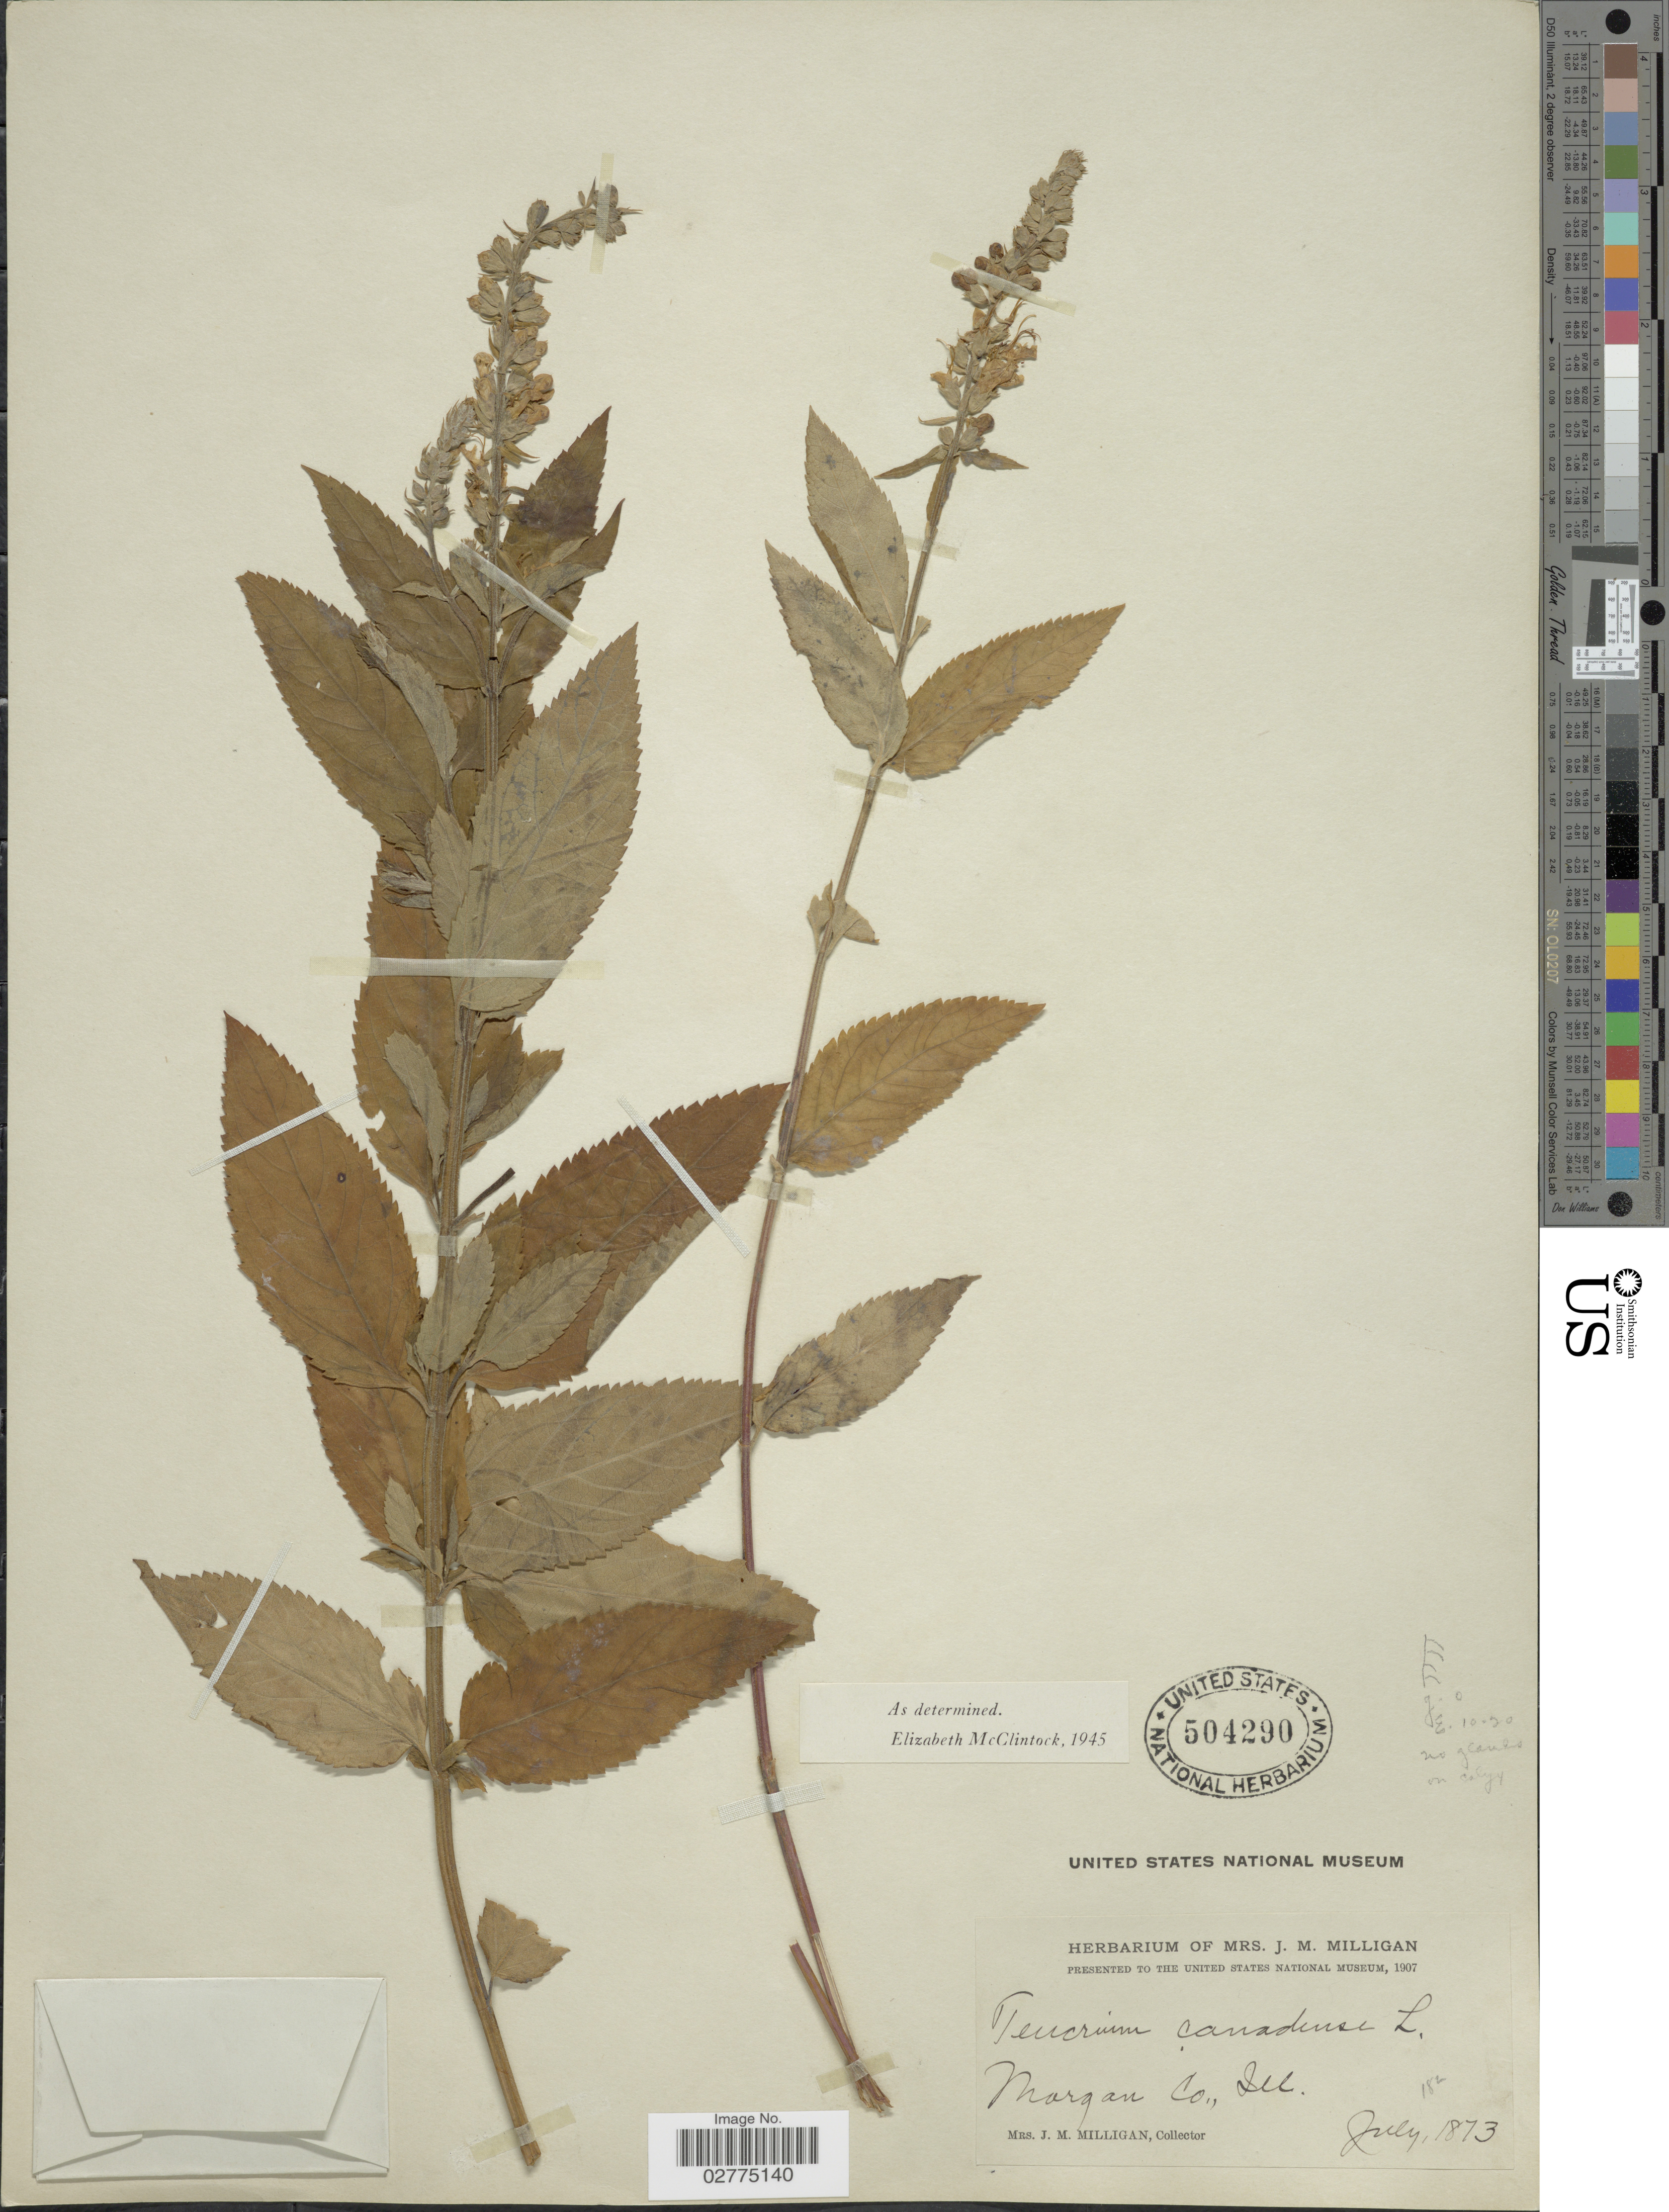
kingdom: Plantae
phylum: Tracheophyta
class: Magnoliopsida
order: Lamiales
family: Lamiaceae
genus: Teucrium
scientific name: Teucrium canadense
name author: L.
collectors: J. Milligan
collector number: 182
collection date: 1873-07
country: United States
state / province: Illinois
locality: Morgan Co., Ill.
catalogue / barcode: US 504290